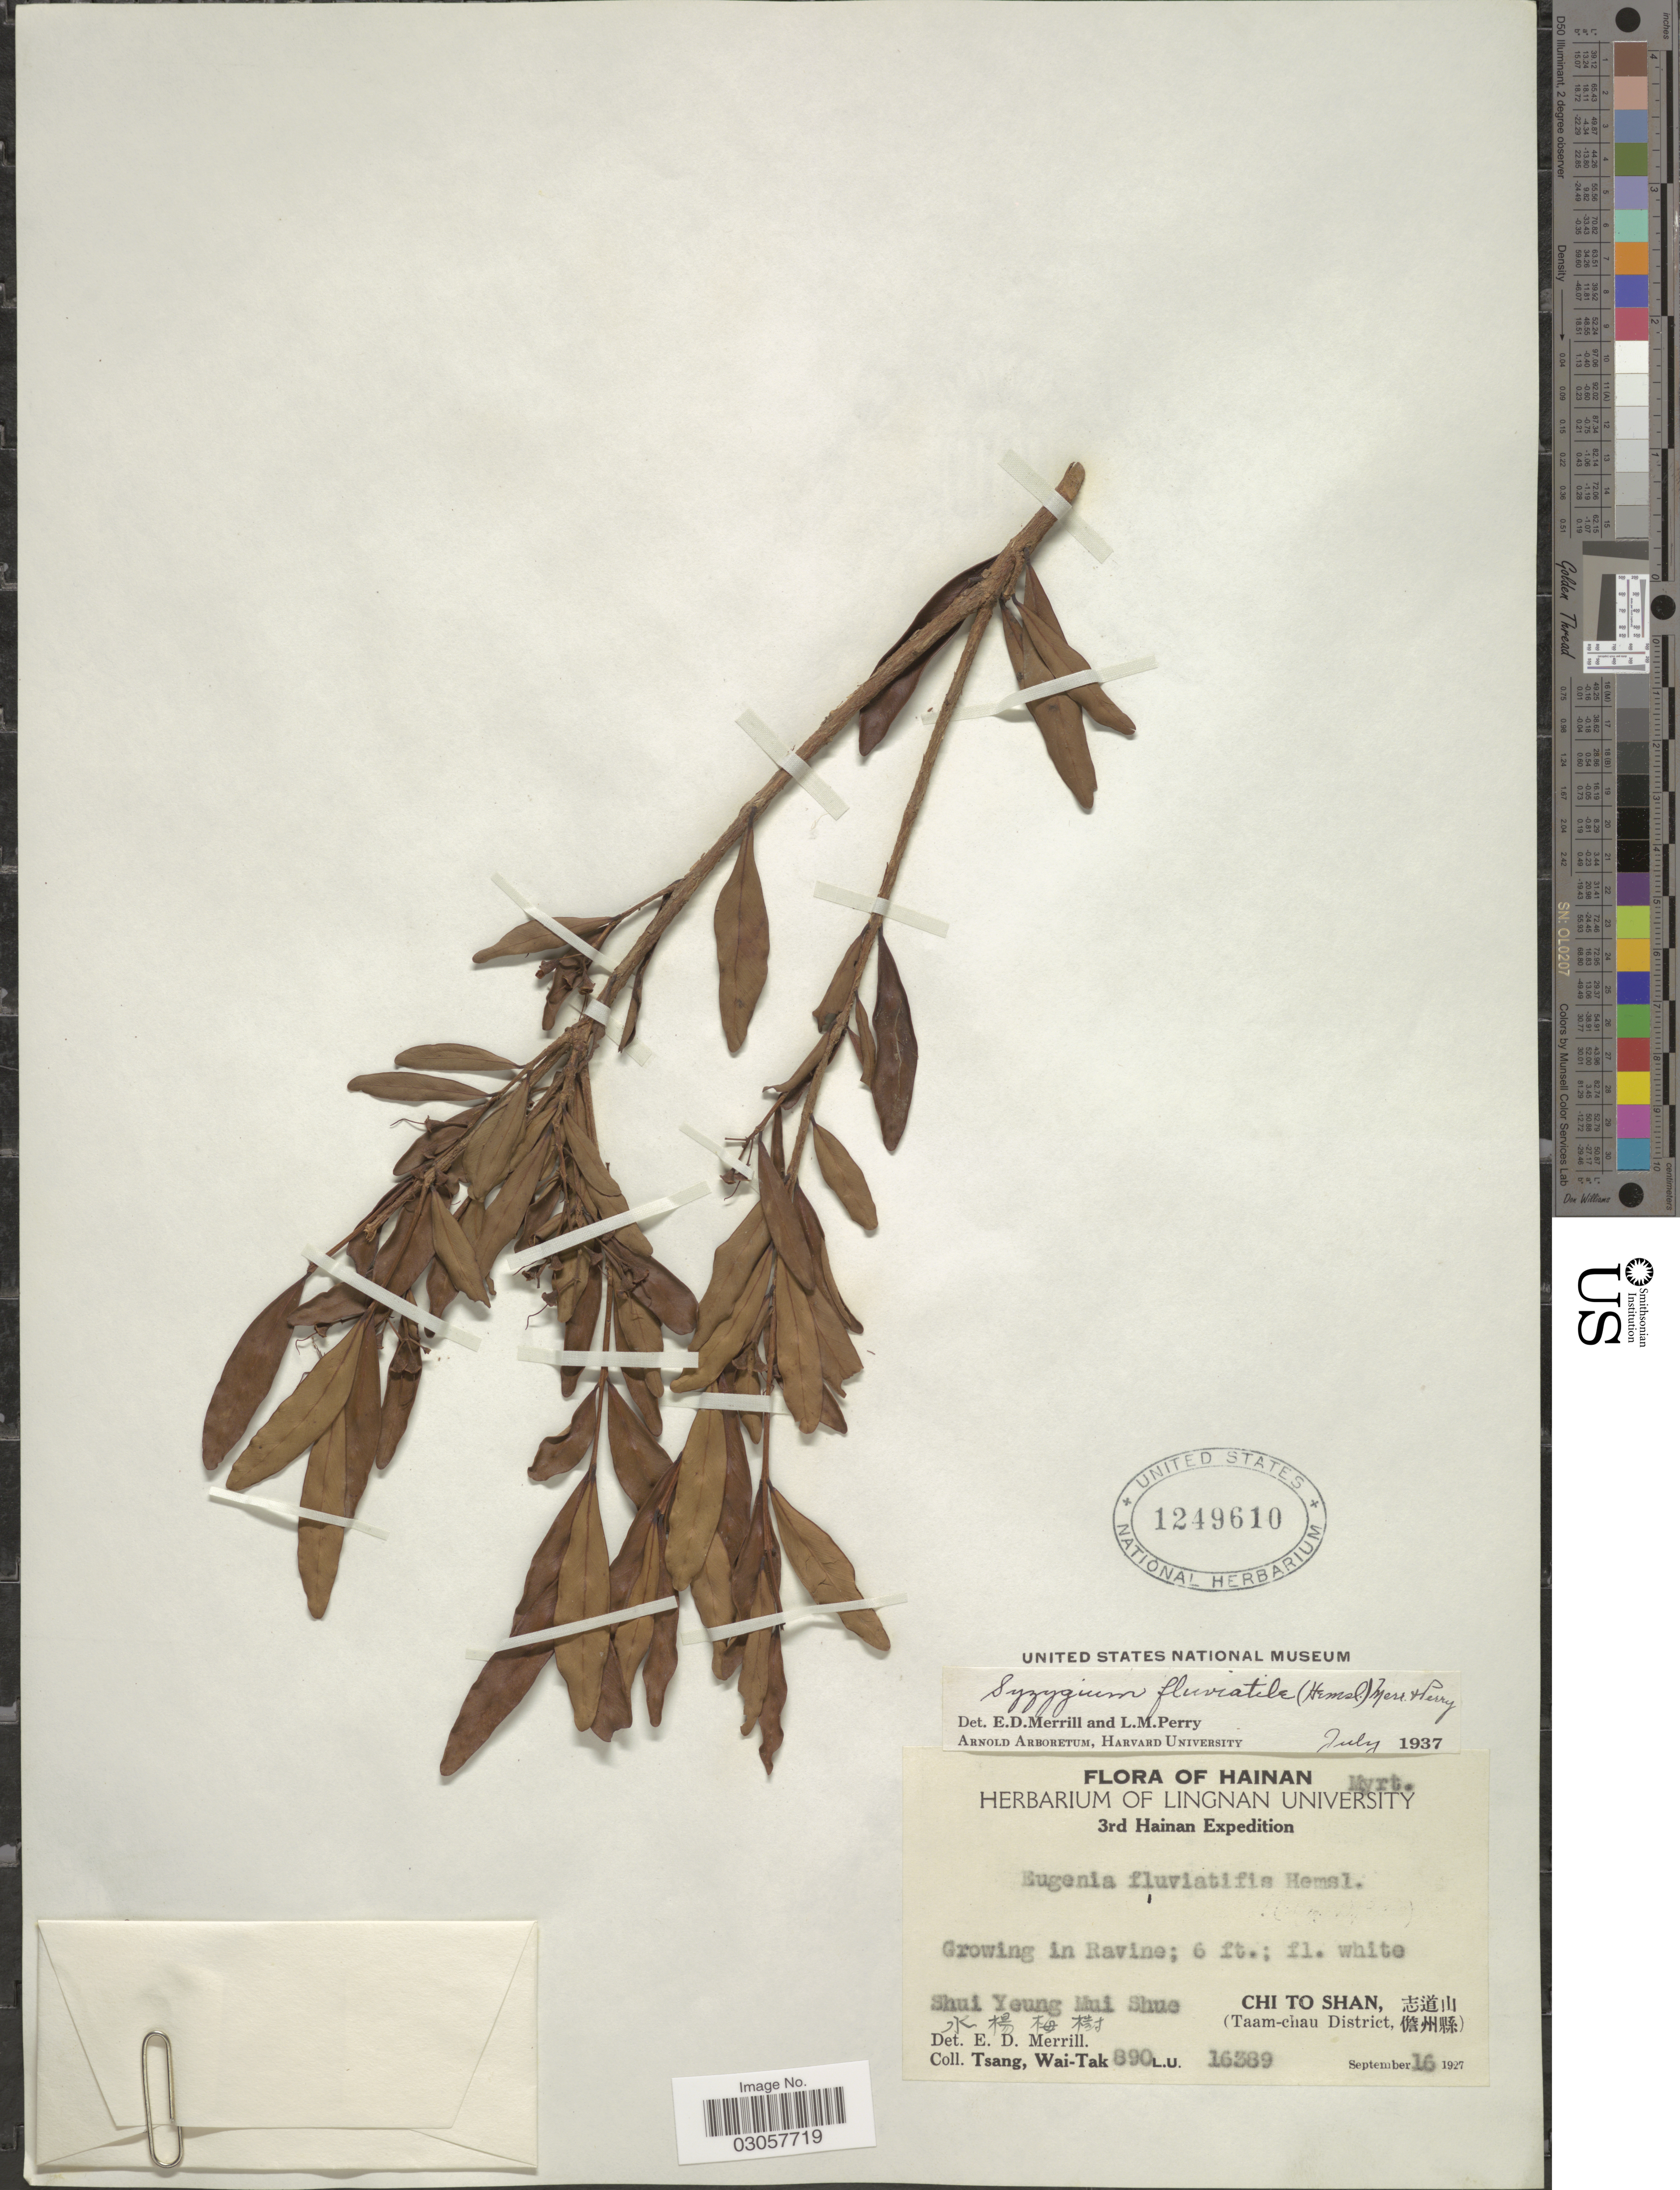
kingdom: Plantae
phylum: Tracheophyta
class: Magnoliopsida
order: Myrtales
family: Myrtaceae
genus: Syzygium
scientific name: Syzygium fluviatile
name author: (Hemsl.) Merr. & L.M. Perry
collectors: W. T. Tsang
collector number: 890/ L.U.16389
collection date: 1927-09-16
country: China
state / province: Hainan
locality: huYeung Mui Shue Chi To Shan, (Taam-chau District.)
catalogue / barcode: US 1249610